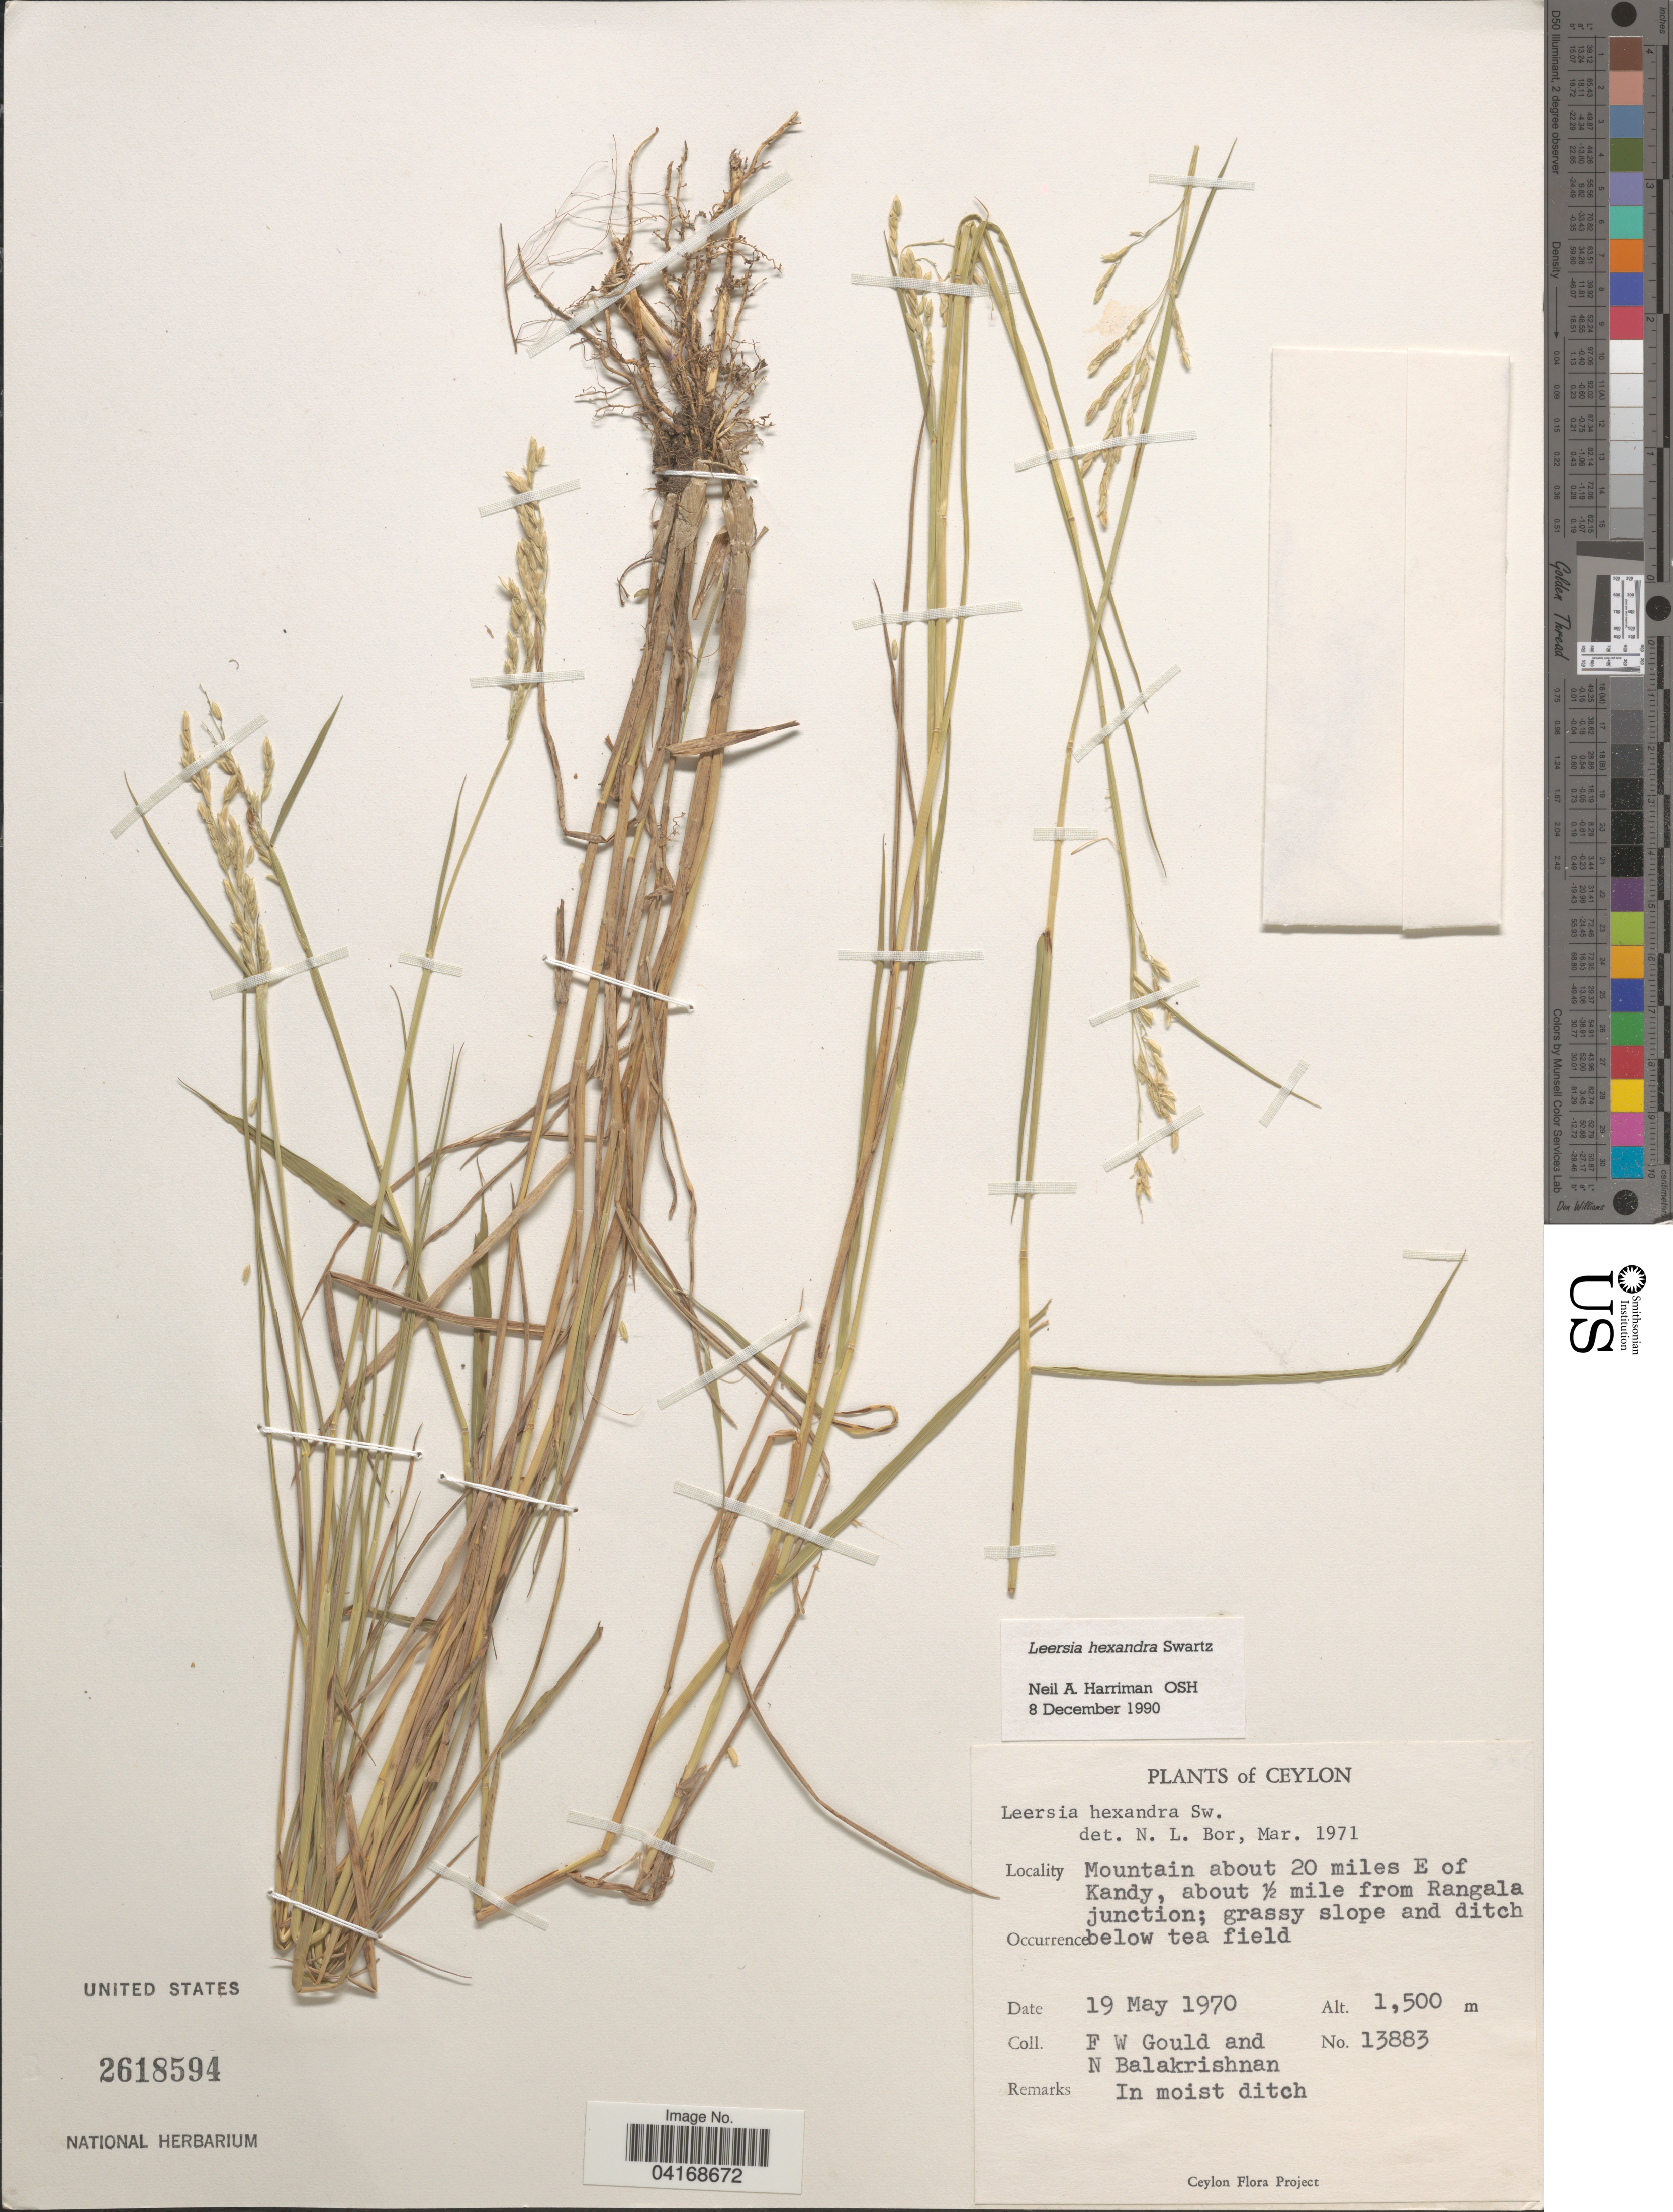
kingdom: Plantae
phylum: Tracheophyta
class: Liliopsida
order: Poales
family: Poaceae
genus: Leersia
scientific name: Leersia hexandra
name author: Sw.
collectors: F. W. Gould & N. Balakrishnan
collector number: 13883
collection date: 1970-05-19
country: Sri Lanka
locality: Ceylon. Mountain about 20 miles E of Kandy, about ½ mile from Rangala junction; grassy slope and ditch below tea field.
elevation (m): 1500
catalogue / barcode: US 2618594